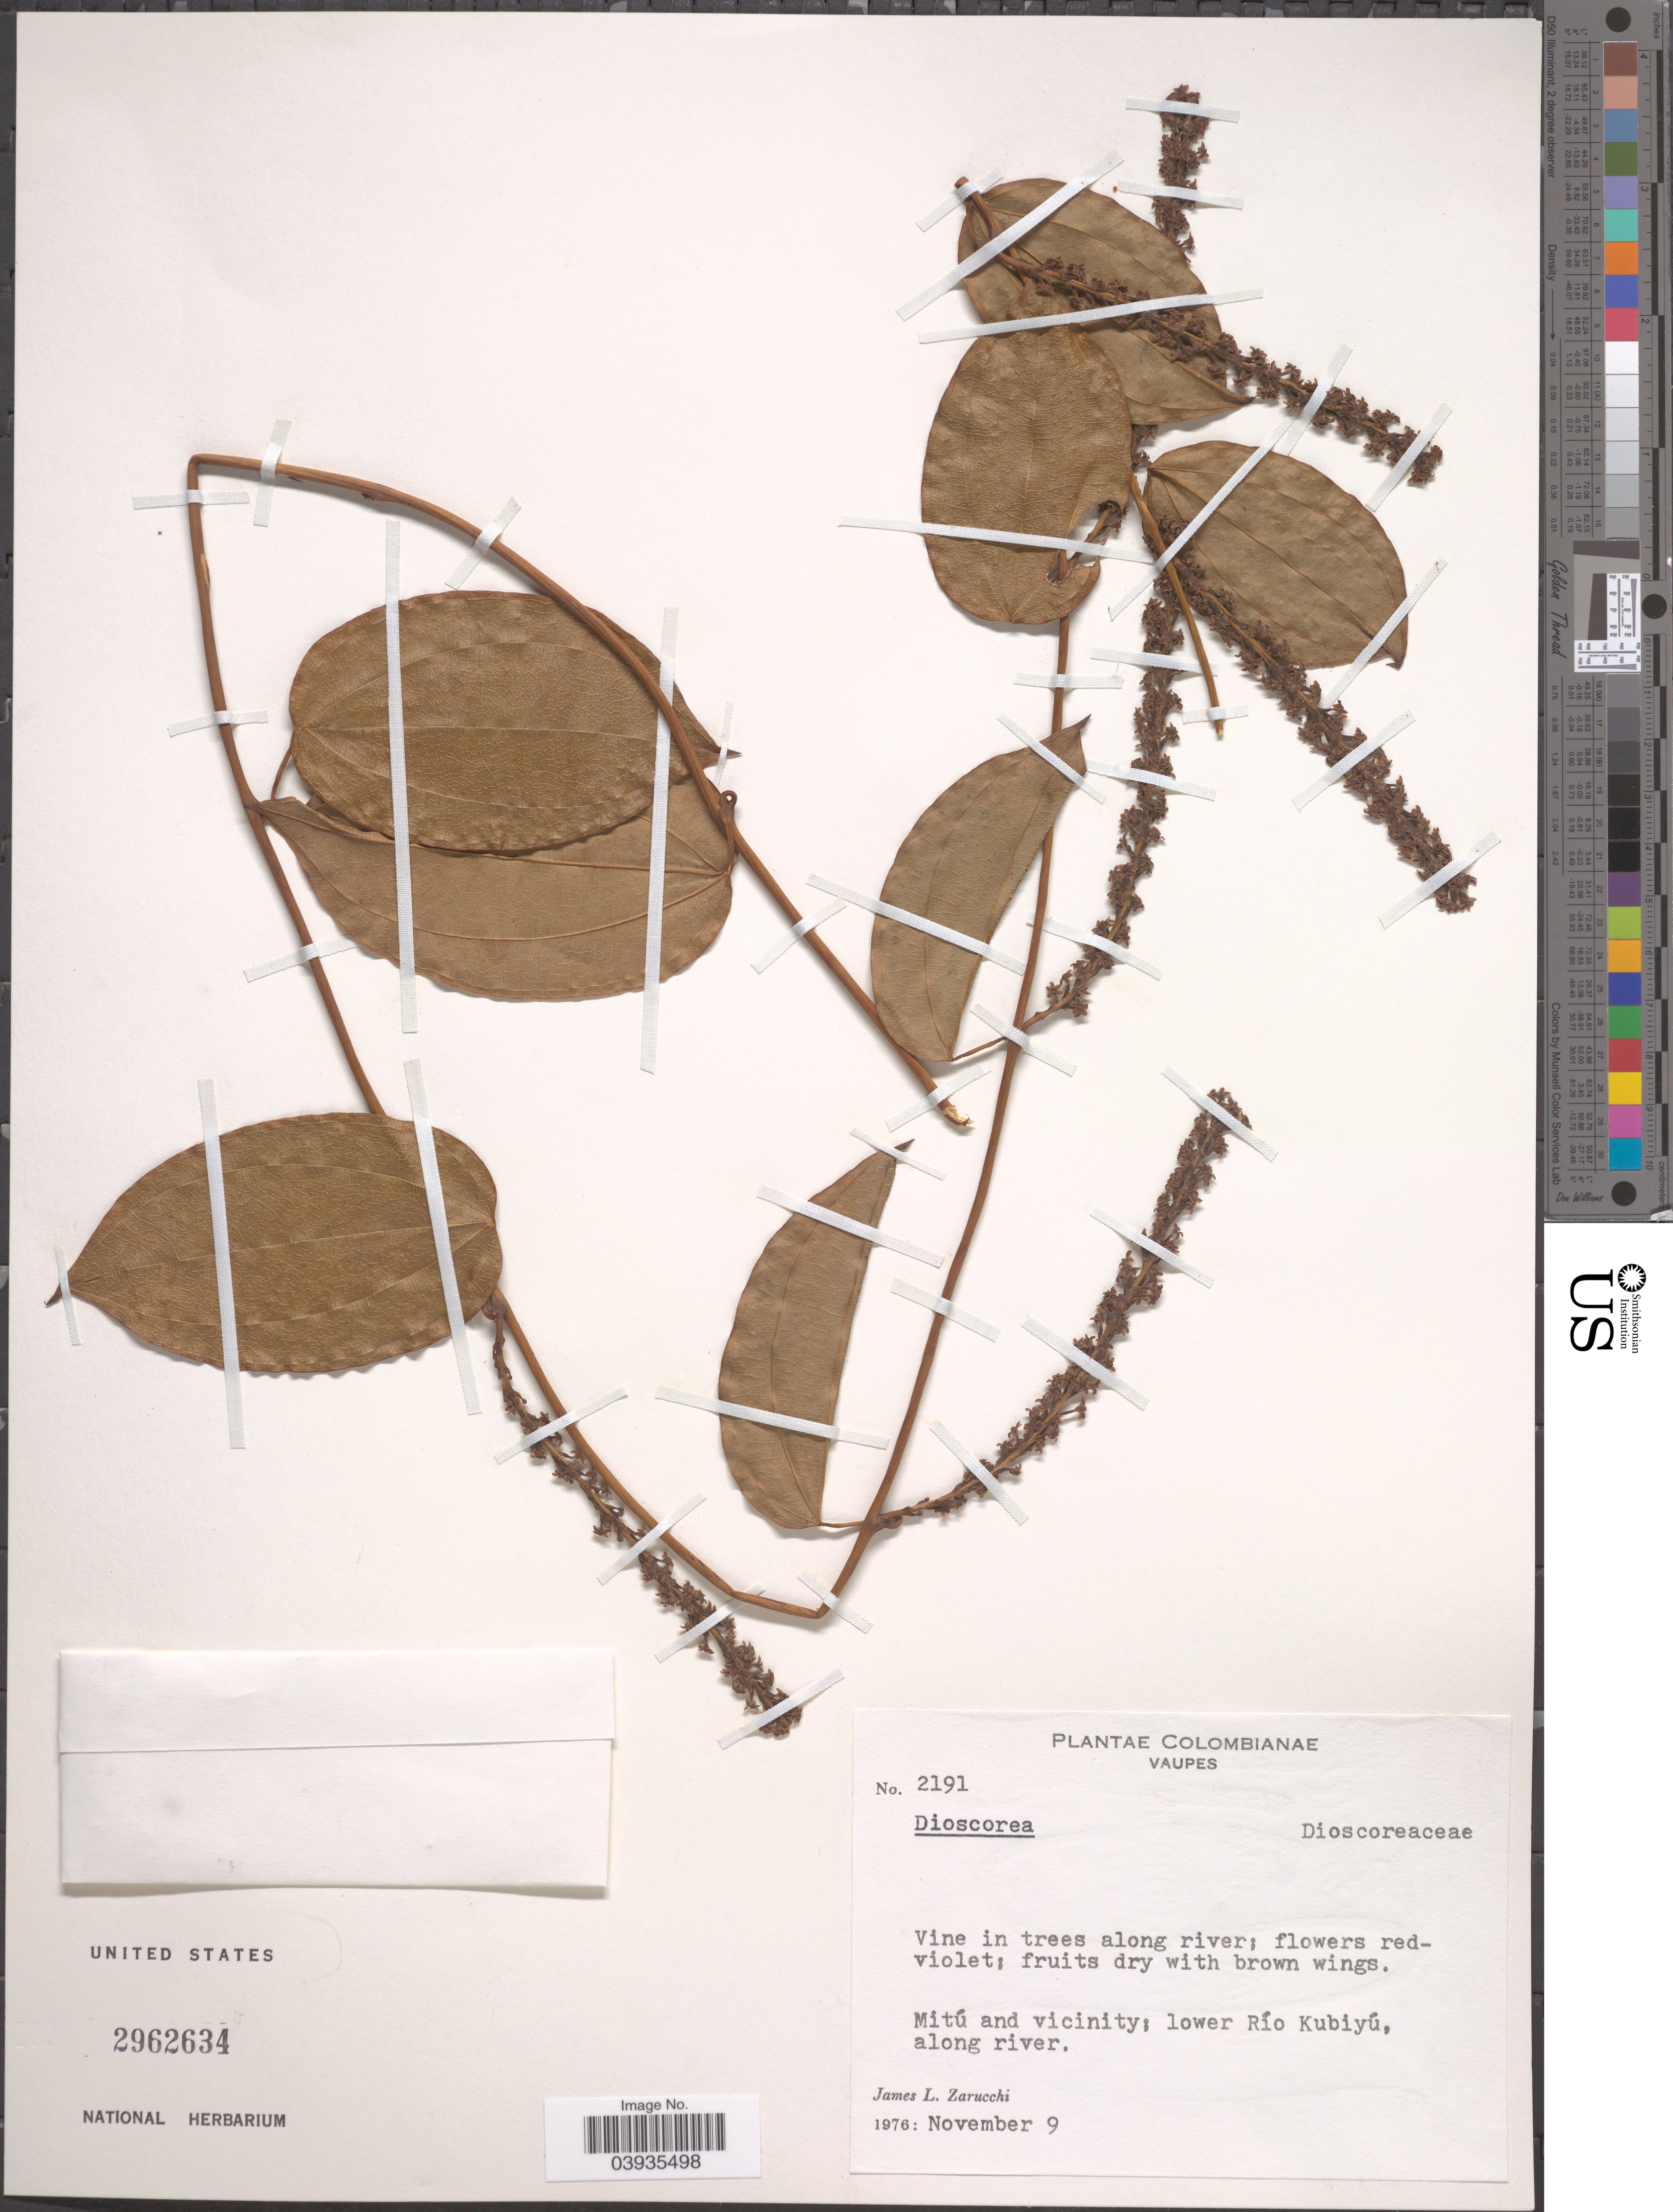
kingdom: Plantae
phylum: Tracheophyta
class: Liliopsida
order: Dioscoreales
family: Dioscoreaceae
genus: Dioscorea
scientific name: Dioscorea sp.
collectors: J. L. Zarucchi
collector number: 2191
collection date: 1976-11-09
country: Colombia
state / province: Vaupés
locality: Mitú and vicinity; lower Río Kubiyú, along river.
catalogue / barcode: US 2962634